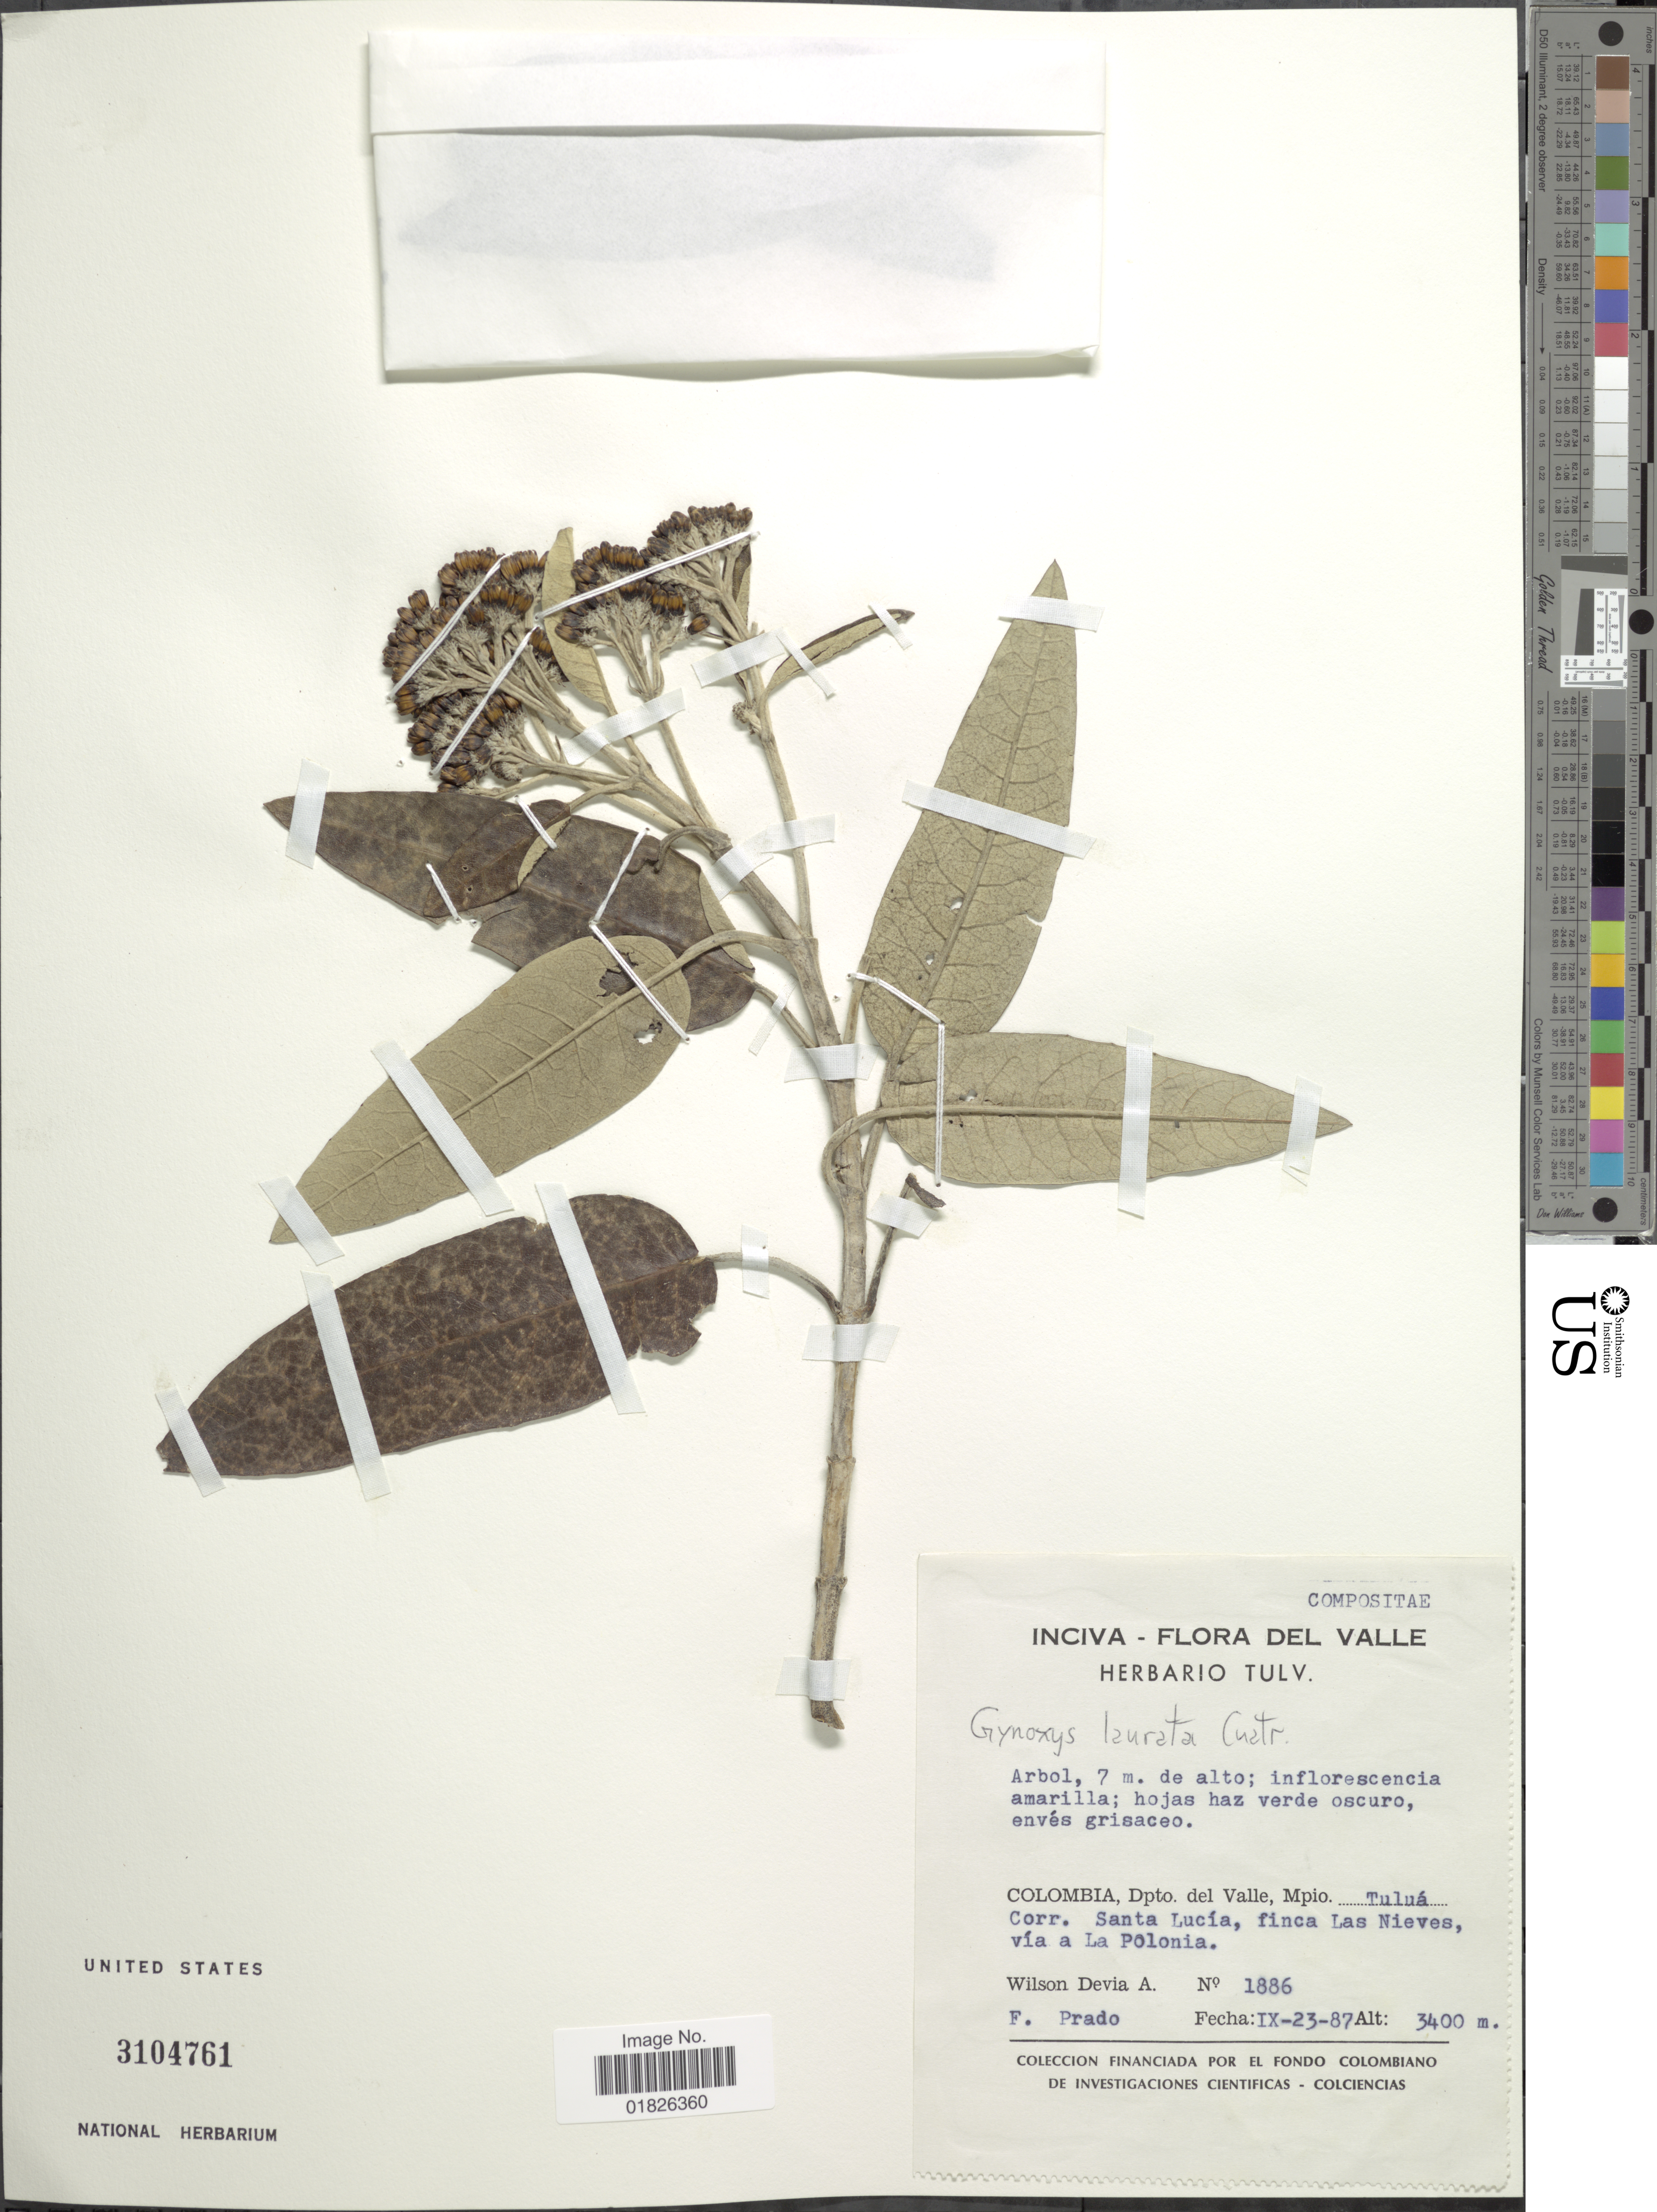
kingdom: Plantae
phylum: Tracheophyta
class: Magnoliopsida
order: Asterales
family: Asteraceae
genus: Gynoxys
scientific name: Gynoxys laurata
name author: Cuatrec.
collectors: W. Devia A. & F. Prado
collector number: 1886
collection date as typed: Transcribed d/m/y: 23/9/87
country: Colombia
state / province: Valle del Cauca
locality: Dpto. del Valle, Mpio. Tulua, Corr. Santa Lucia, finca Las Nieves, via a La Polonia.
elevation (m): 3400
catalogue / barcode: US 3104761